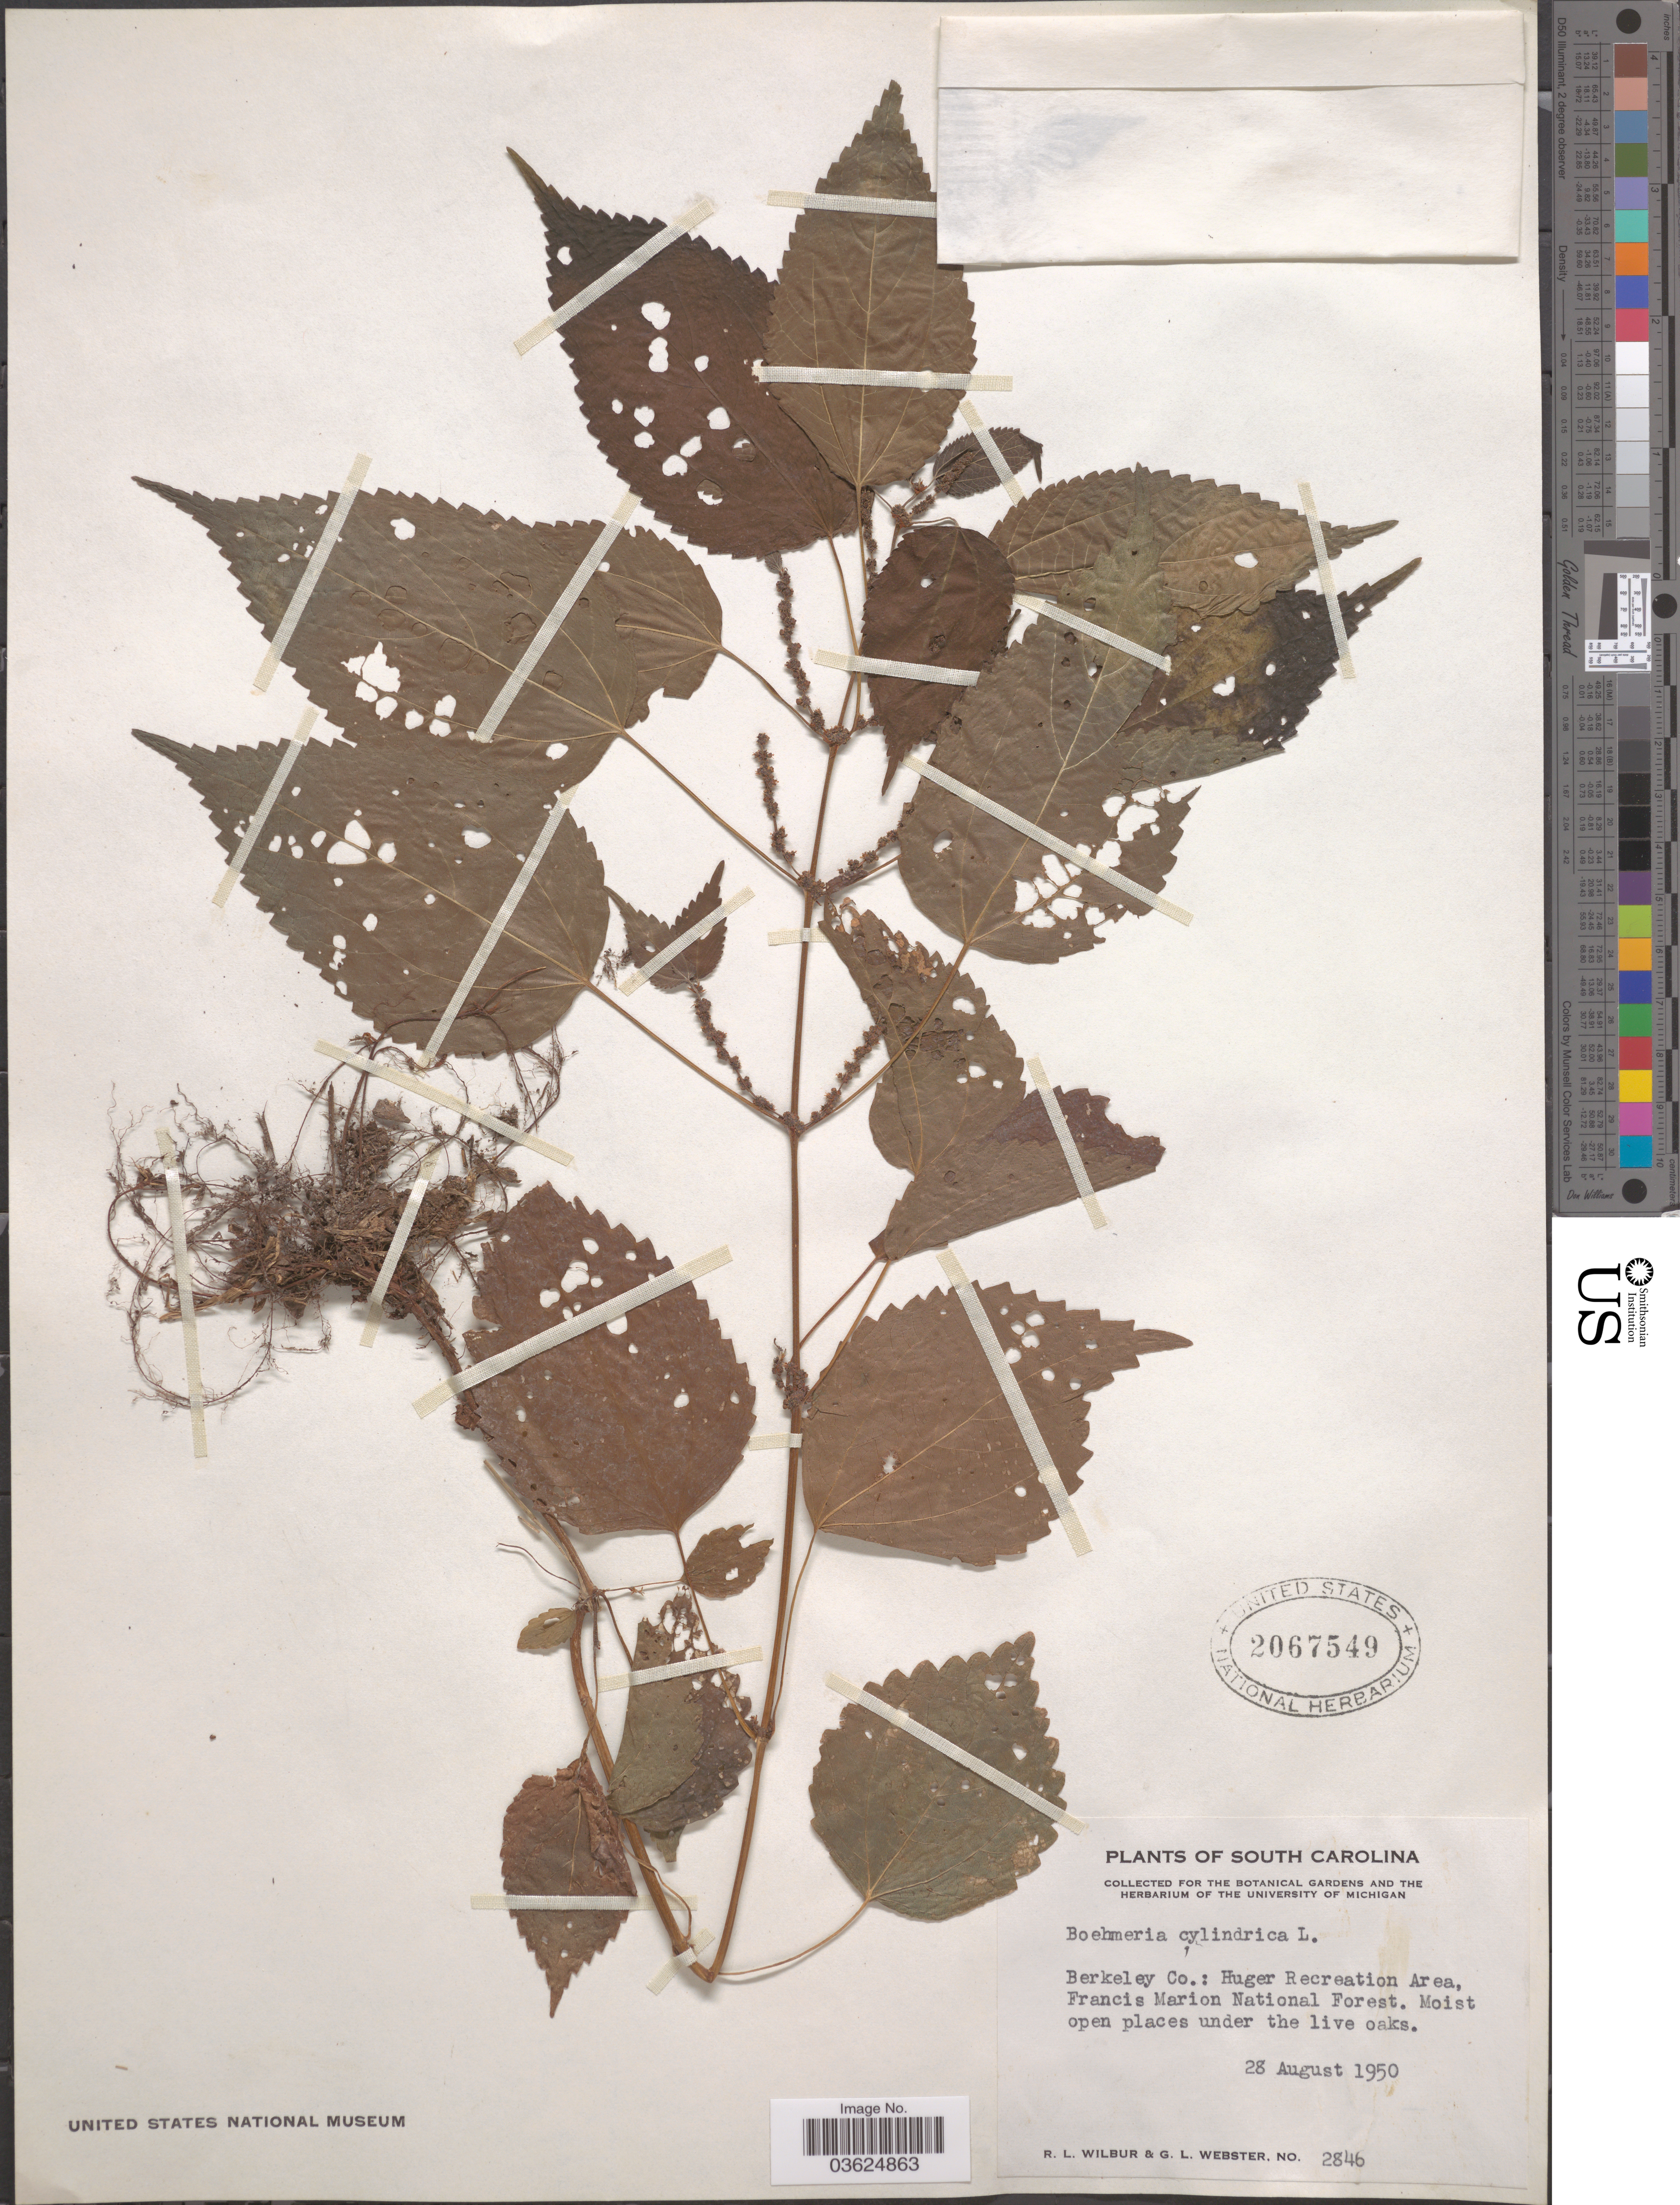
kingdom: Plantae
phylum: Tracheophyta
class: Magnoliopsida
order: Rosales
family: Urticaceae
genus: Boehmeria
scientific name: Boehmeria cylindrica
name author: (L.) Sw.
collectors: R. L. Wilbur & G. L. Webster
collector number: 2846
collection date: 1950-08-28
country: United States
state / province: South Carolina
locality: Berkeley Co.: Huger Recreation Area, Francis Marion National Forest.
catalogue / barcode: US 2067549